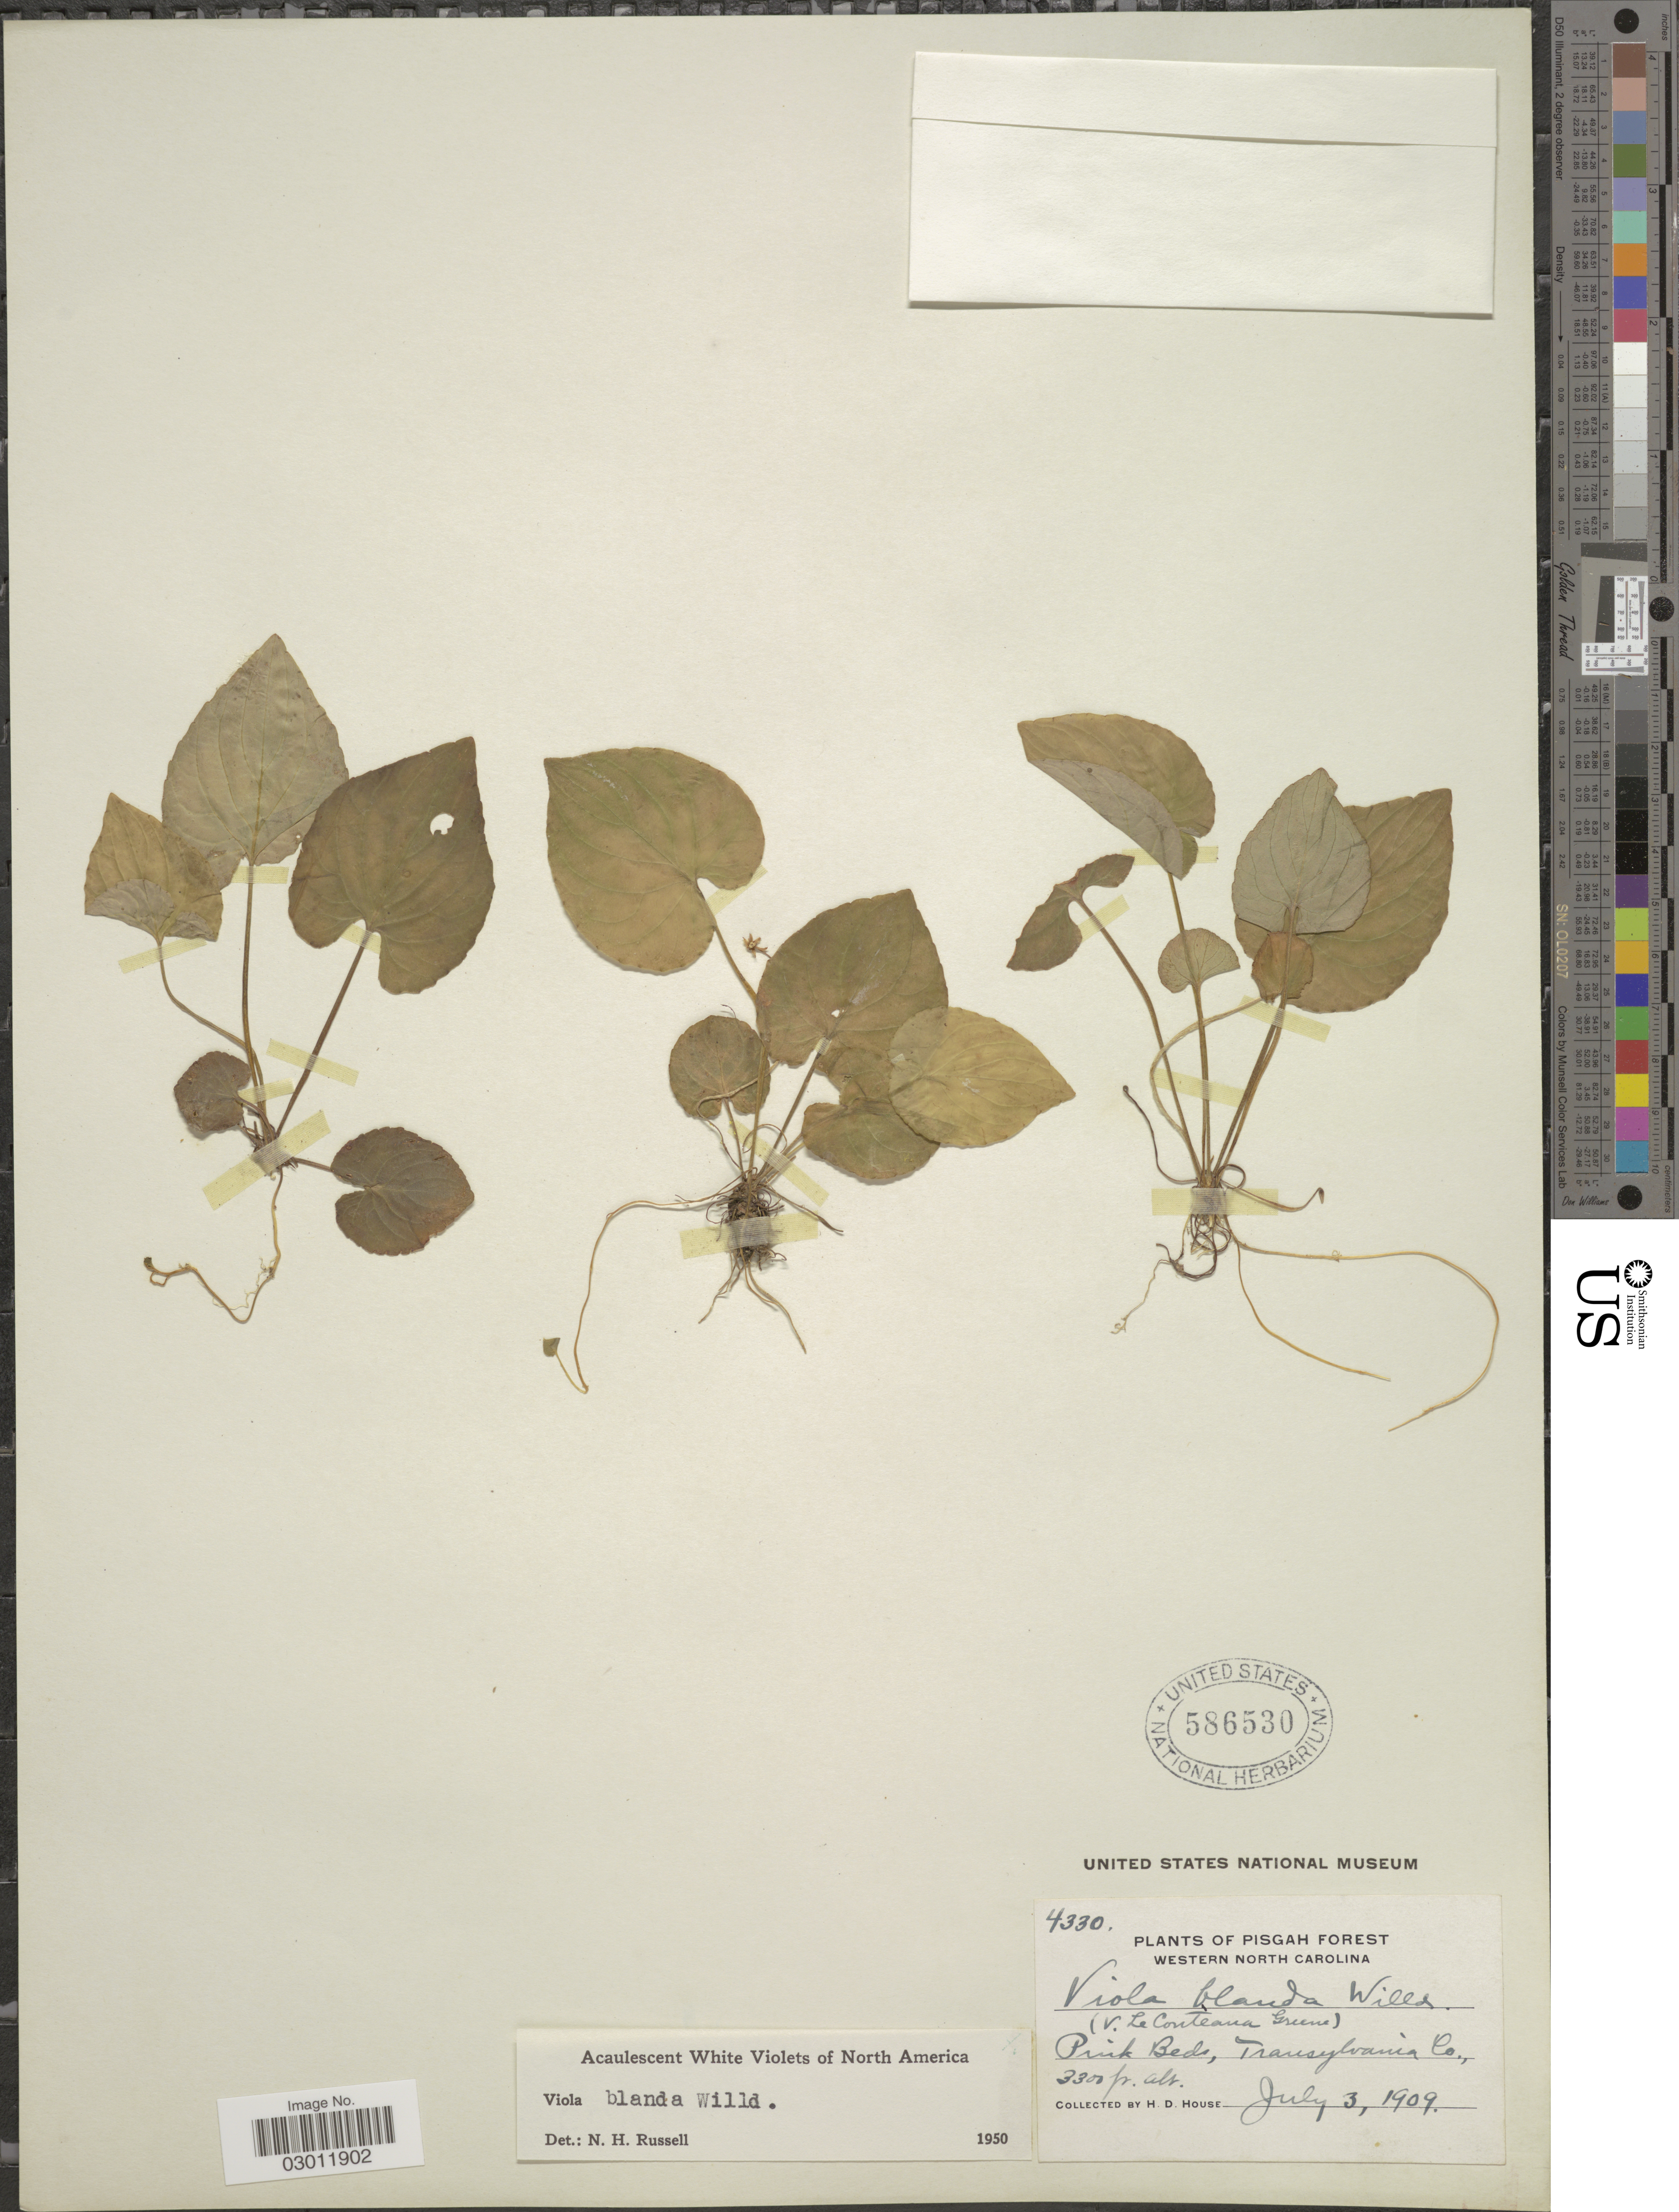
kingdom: Plantae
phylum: Tracheophyta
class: Magnoliopsida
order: Malpighiales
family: Violaceae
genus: Viola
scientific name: Viola blanda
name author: Willd.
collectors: H. D. House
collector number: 4330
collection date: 1909-07-03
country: United States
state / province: North Carolina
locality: Pisgah Forest. Western North Carolina. Pink Beds, Transylvania Co.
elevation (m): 1006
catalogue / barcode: US 586530